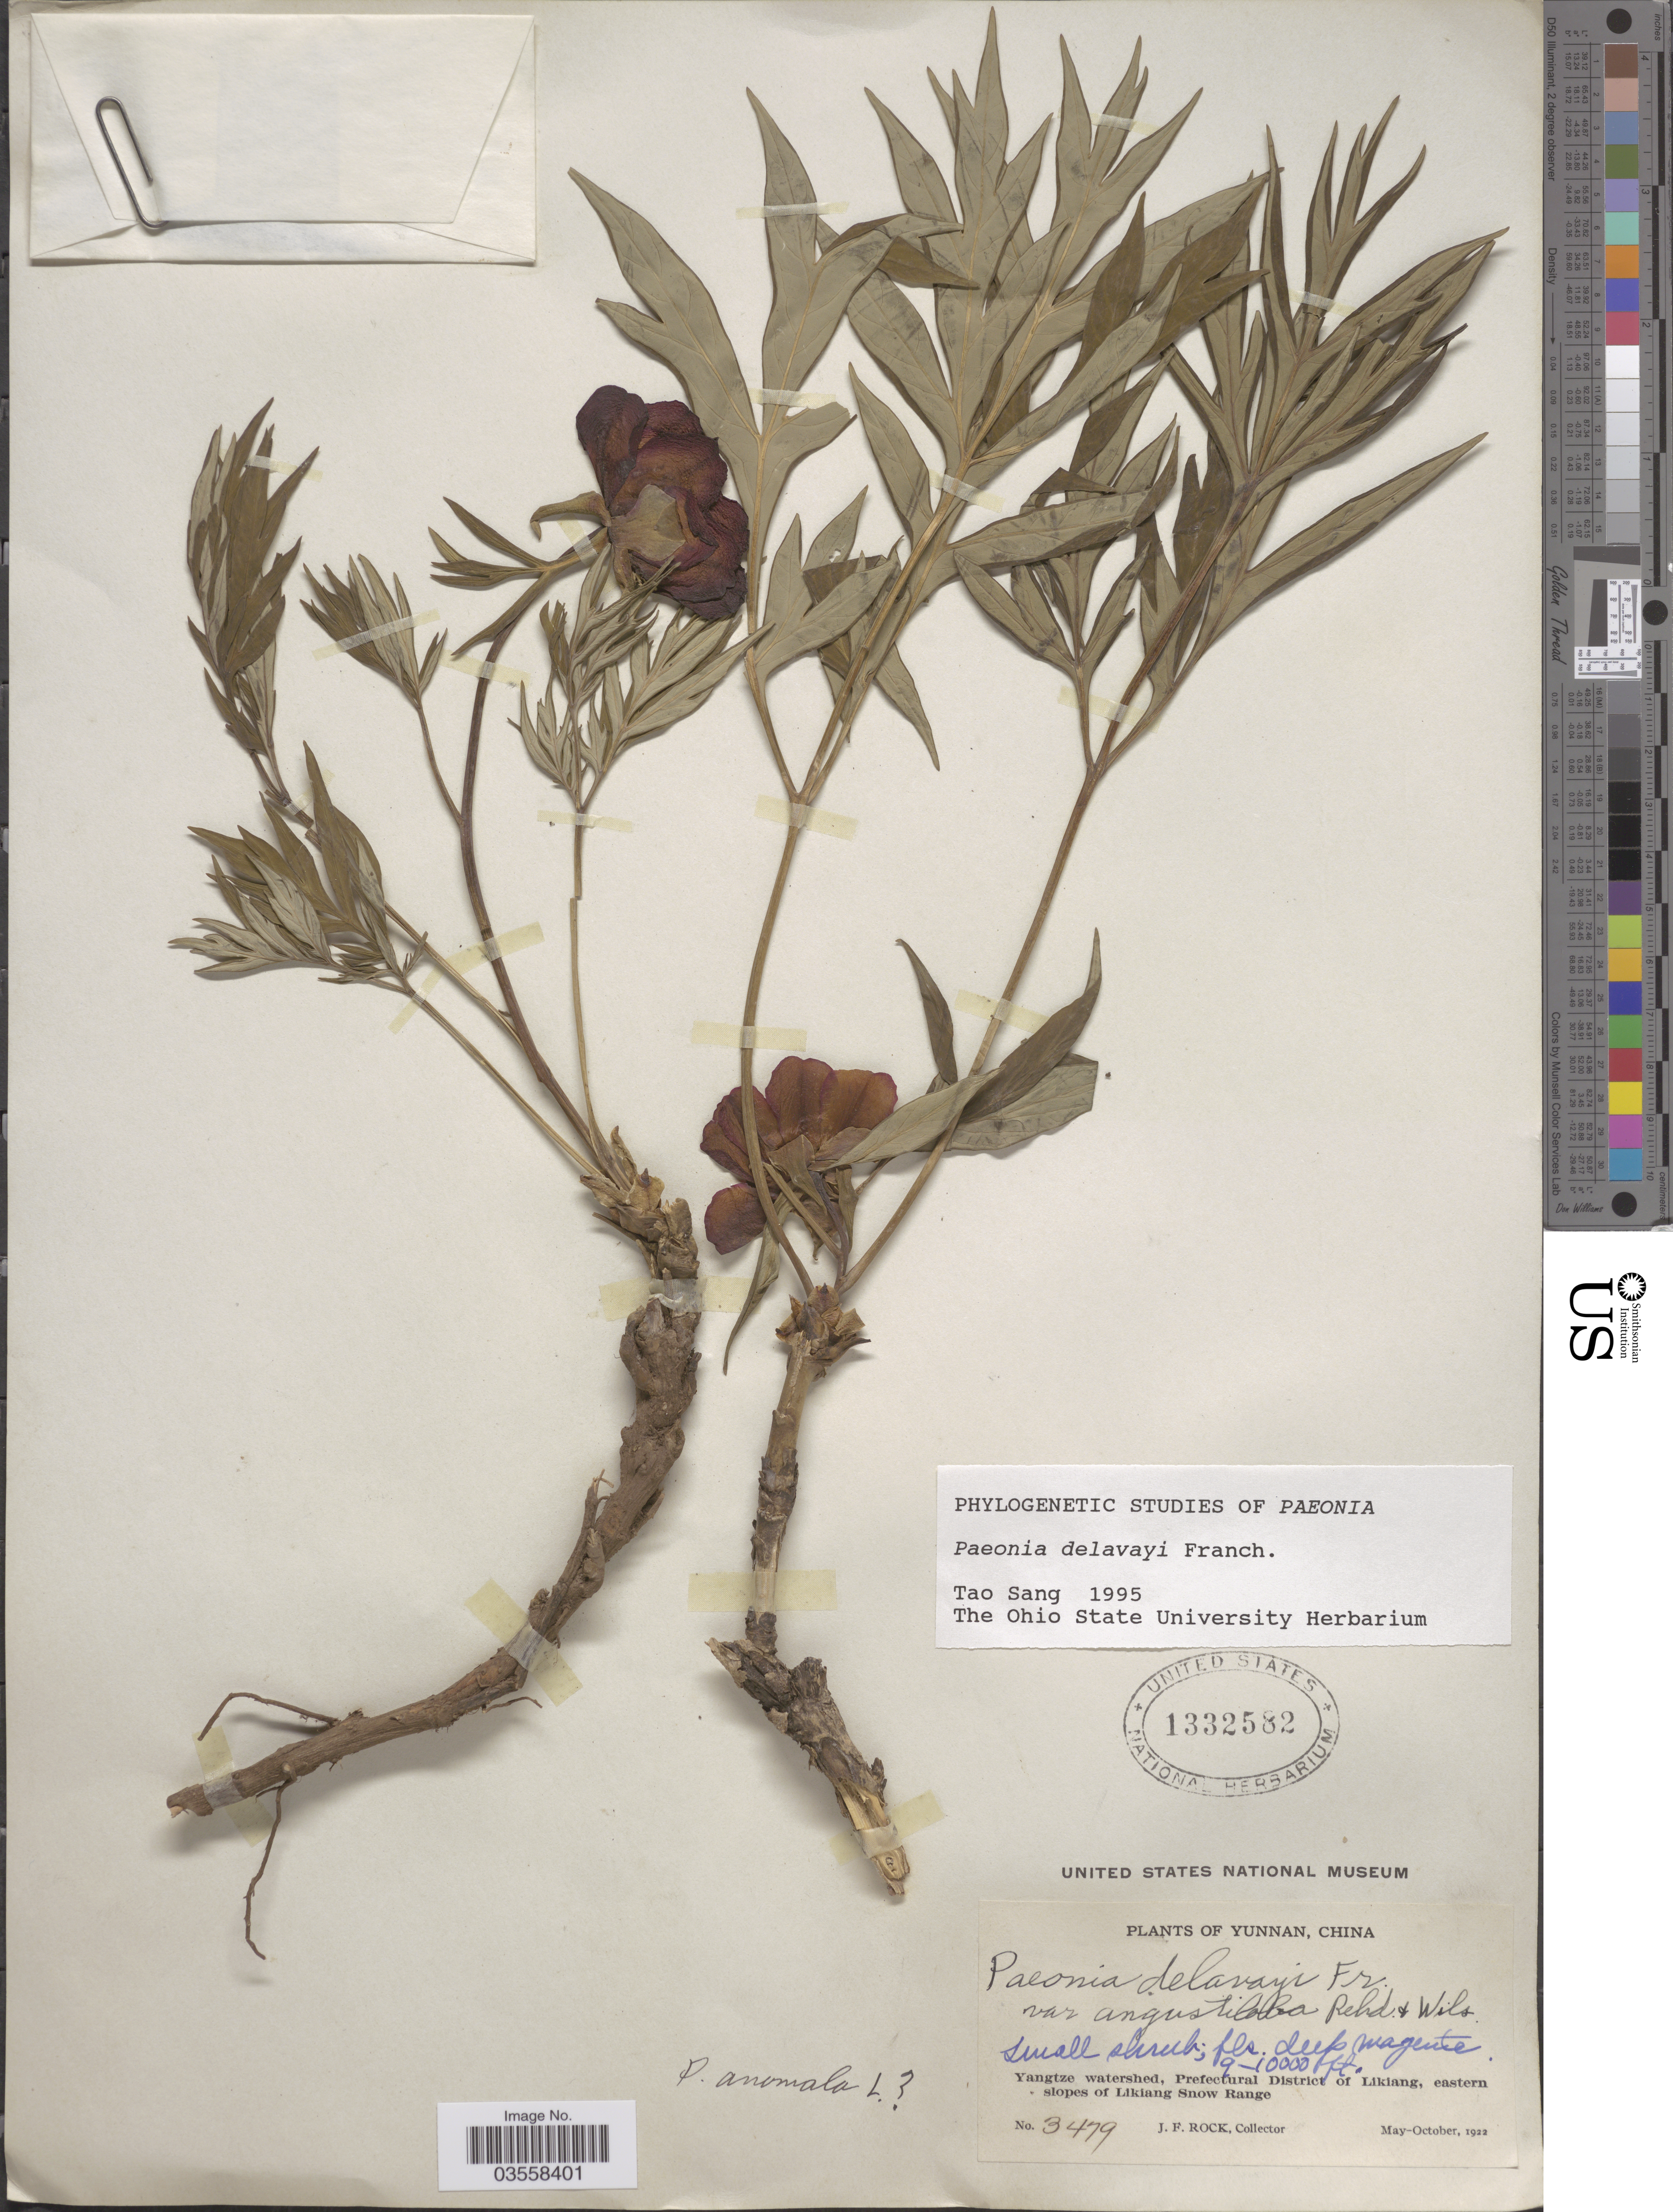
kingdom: Plantae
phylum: Tracheophyta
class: Magnoliopsida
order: Saxifragales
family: Paeoniaceae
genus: Paeonia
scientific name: Paeonia delavayi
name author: Franch.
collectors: J. Rock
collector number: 3479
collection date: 1922-05/1922-10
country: China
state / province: Yunnan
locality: Yangtze watershed, Prefectural District of Likiang, eastern slopes of Likiang Snow Range.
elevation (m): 2743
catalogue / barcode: US 1332582